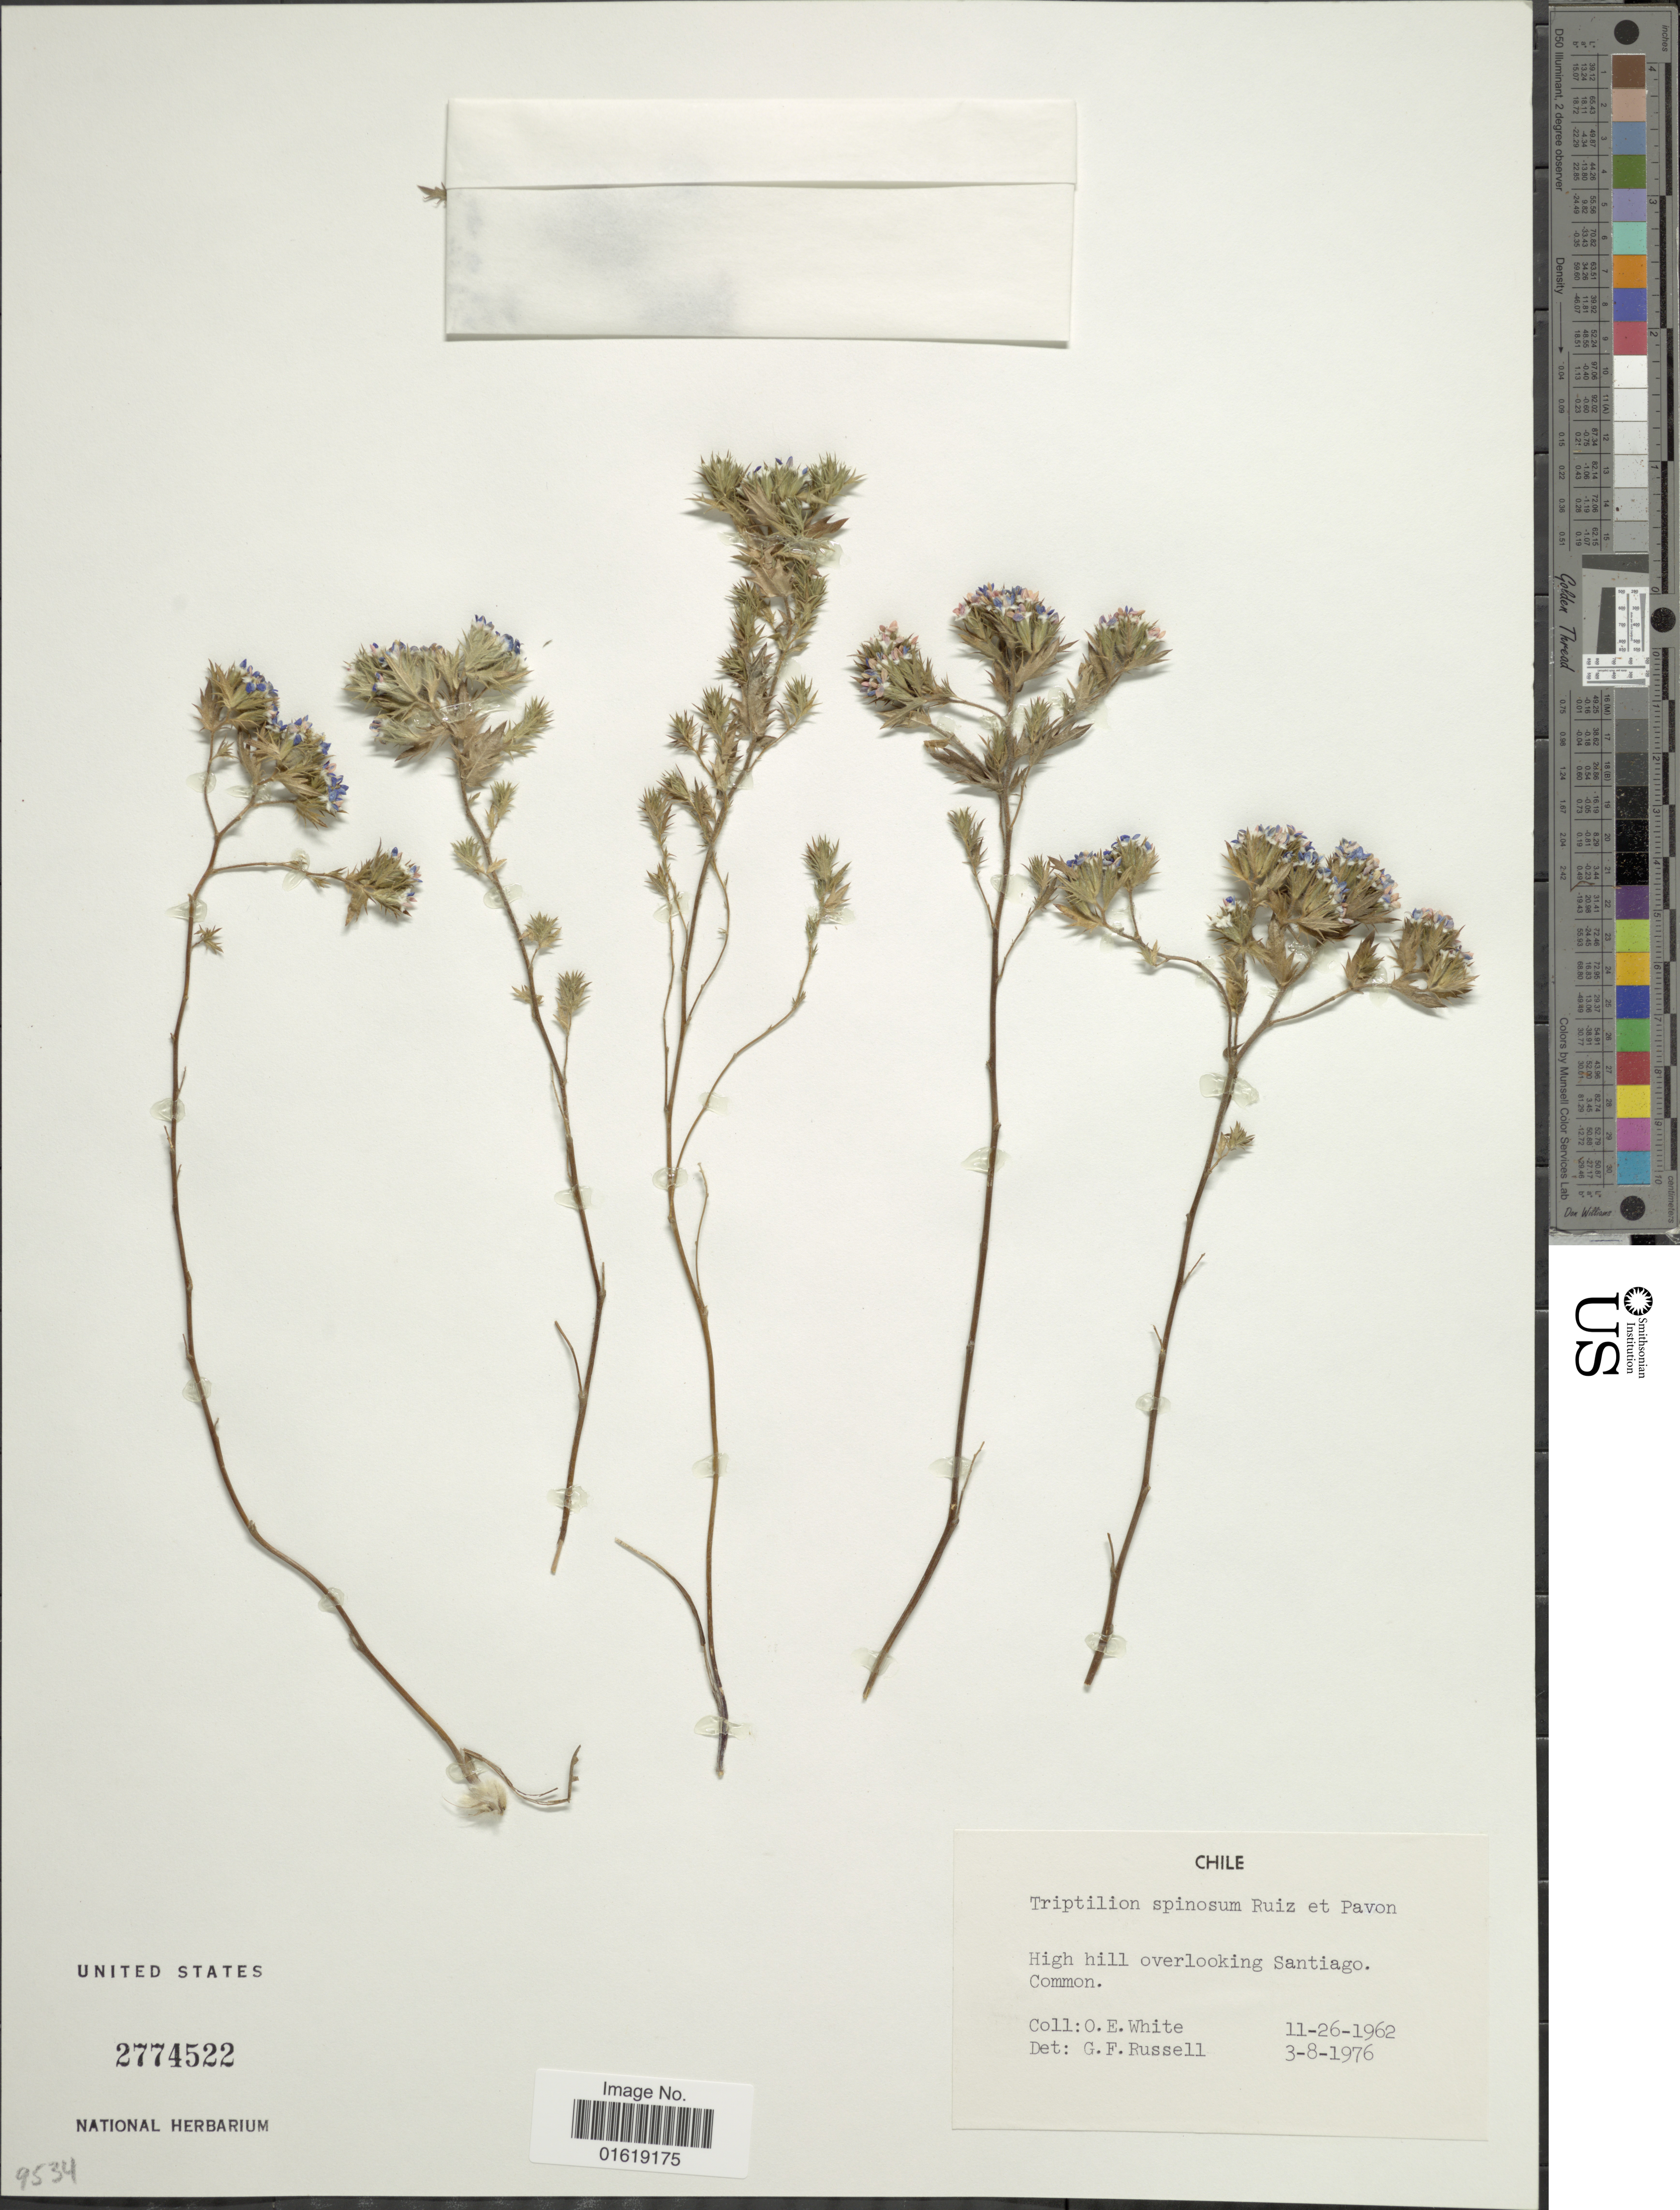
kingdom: Plantae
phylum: Tracheophyta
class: Magnoliopsida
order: Asterales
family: Asteraceae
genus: Triptilion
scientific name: Triptilion spinosum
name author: Ruiz & Pav.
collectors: O. E. White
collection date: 1962-11-26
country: Chile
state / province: Región Metropolitana (RM)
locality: High hill overlooking Santiago.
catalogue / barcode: US 2774522